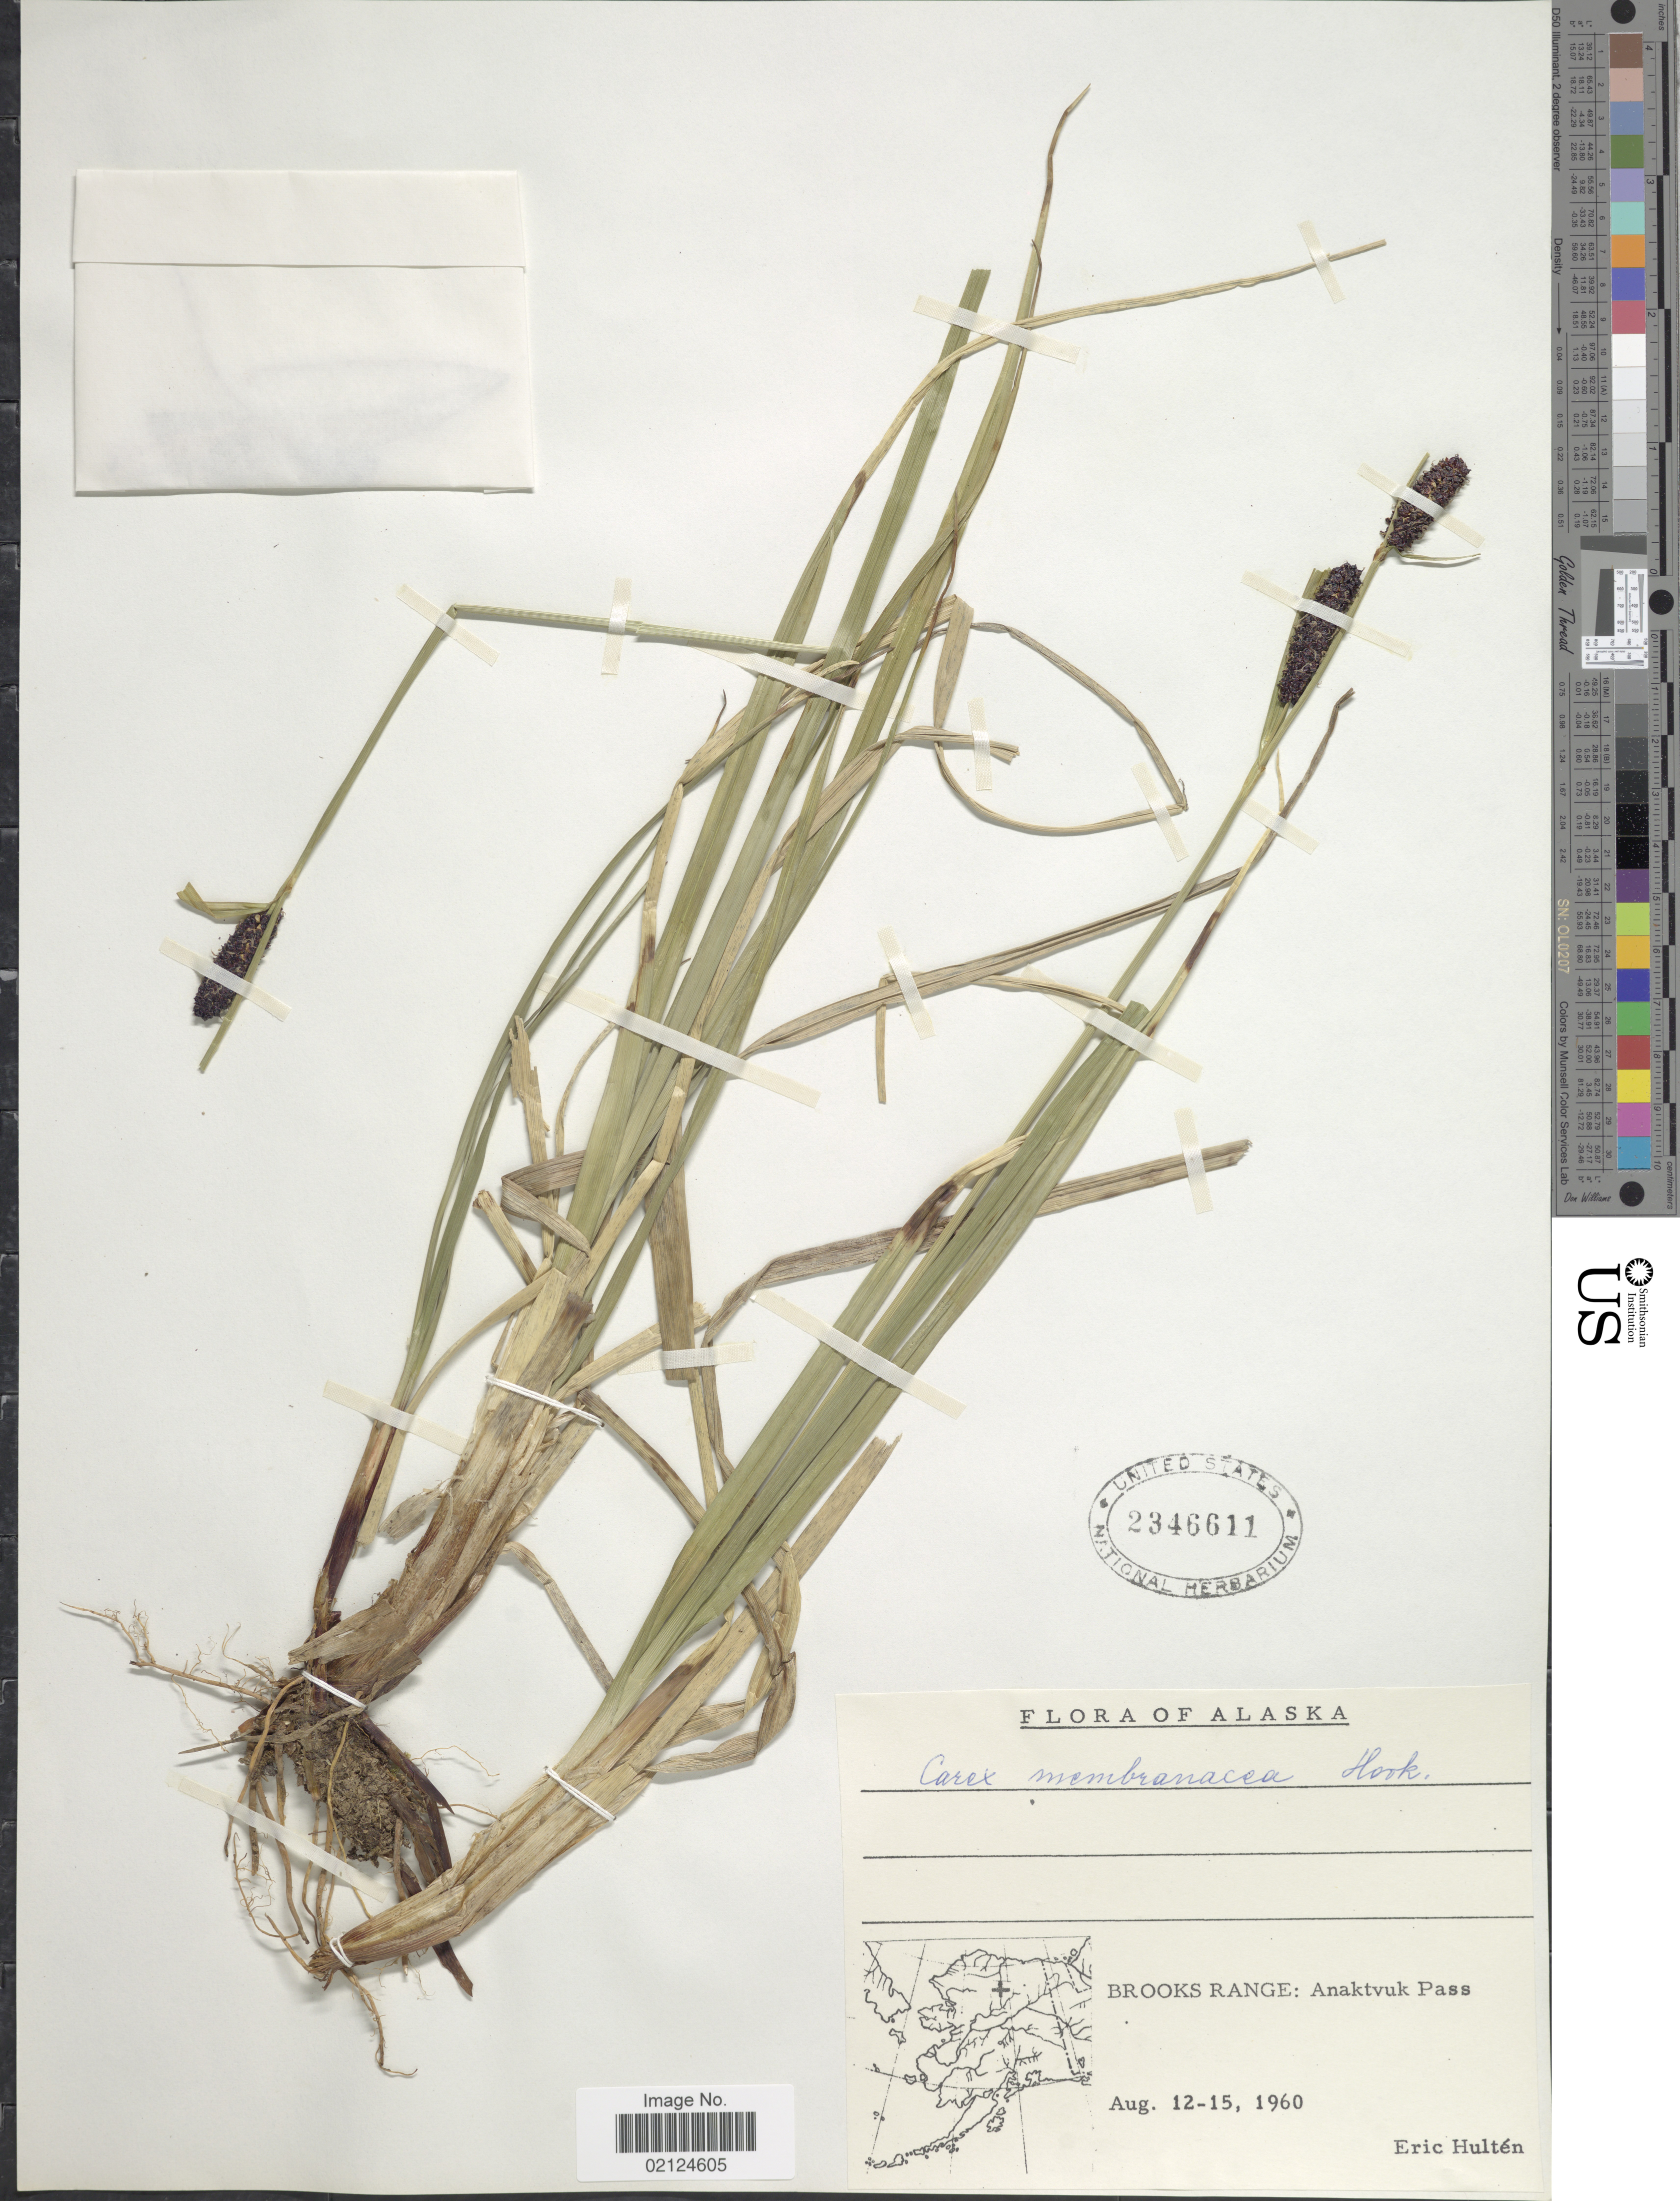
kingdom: Plantae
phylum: Tracheophyta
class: Liliopsida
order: Poales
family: Cyperaceae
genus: Carex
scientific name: Carex membranacea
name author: Hook.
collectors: E. G. Hultén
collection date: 1960-08-12/1960-08-15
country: United States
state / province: Alaska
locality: Brooks Range: Anaktvuk Pass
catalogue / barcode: US 2346611